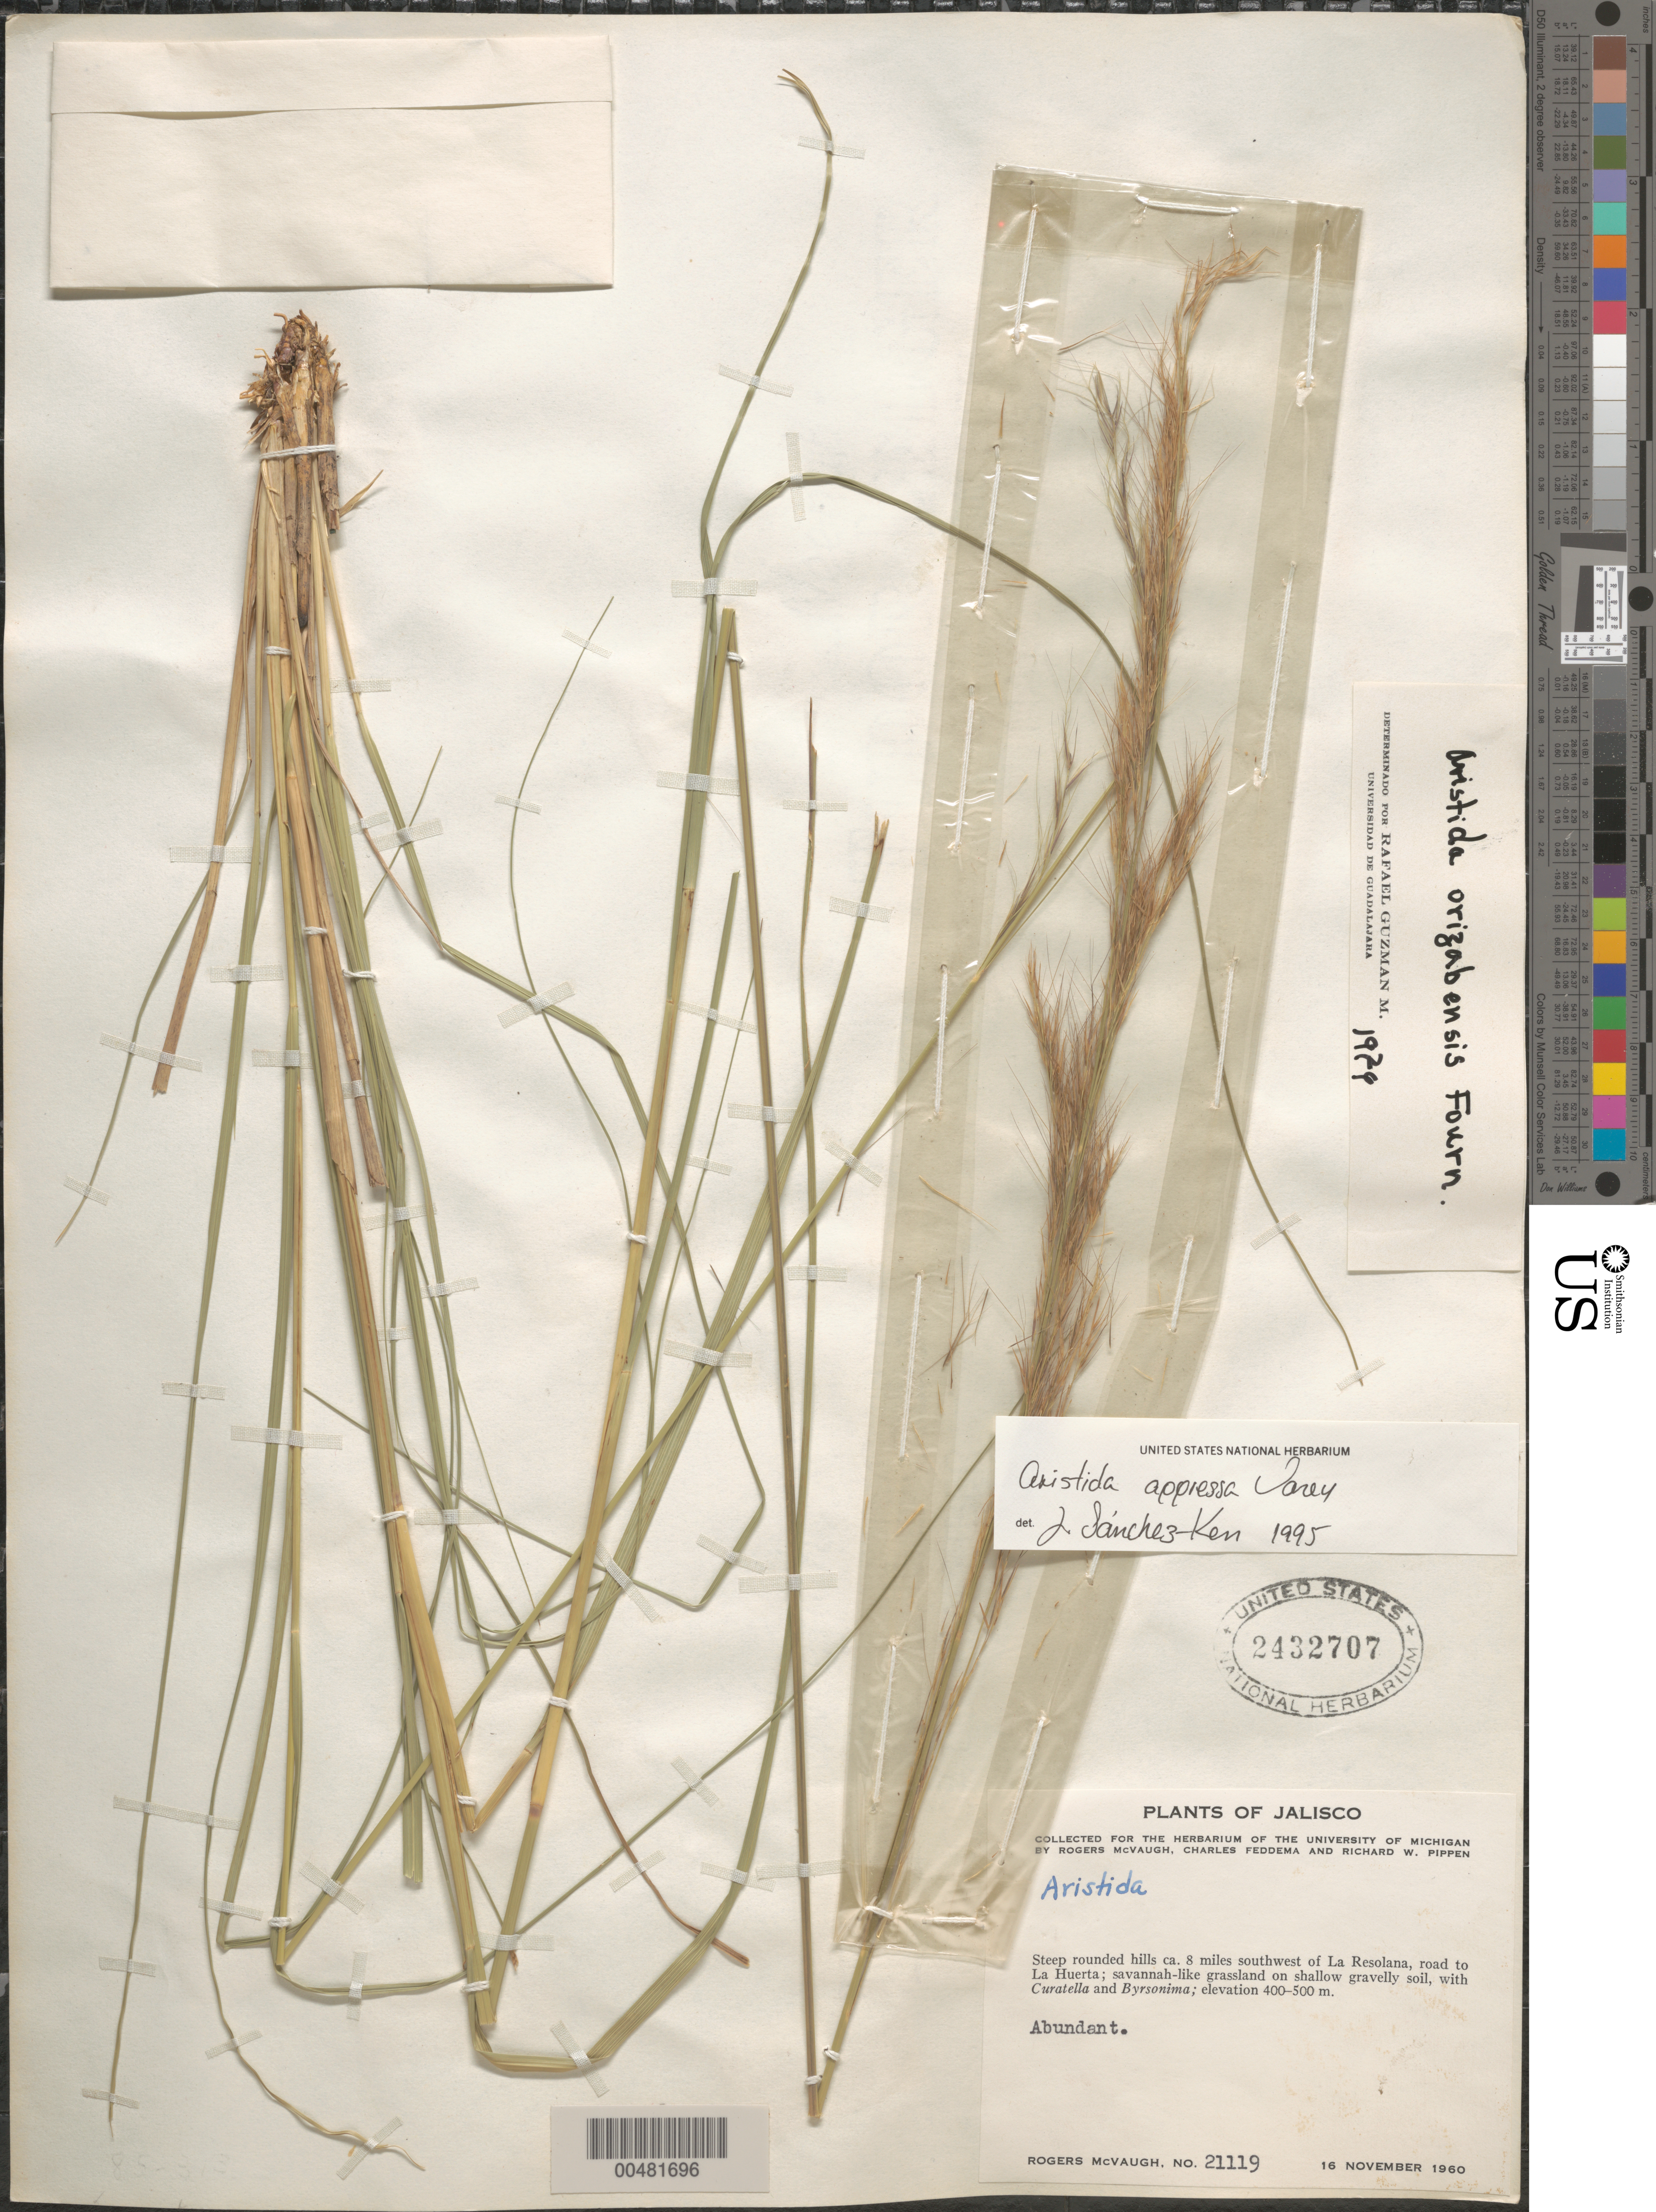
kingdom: Plantae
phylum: Tracheophyta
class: Liliopsida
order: Poales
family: Poaceae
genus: Aristida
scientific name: Aristida appressa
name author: Vasey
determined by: Sánchez-Ken, J. G.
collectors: R. McVaugh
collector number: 21119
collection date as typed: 16 Nov 1960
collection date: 1960-11-16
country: Mexico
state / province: Jalisco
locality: Ca 8 mi SW of La Resolana, road to La Huerta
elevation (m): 400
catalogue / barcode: US 2432707